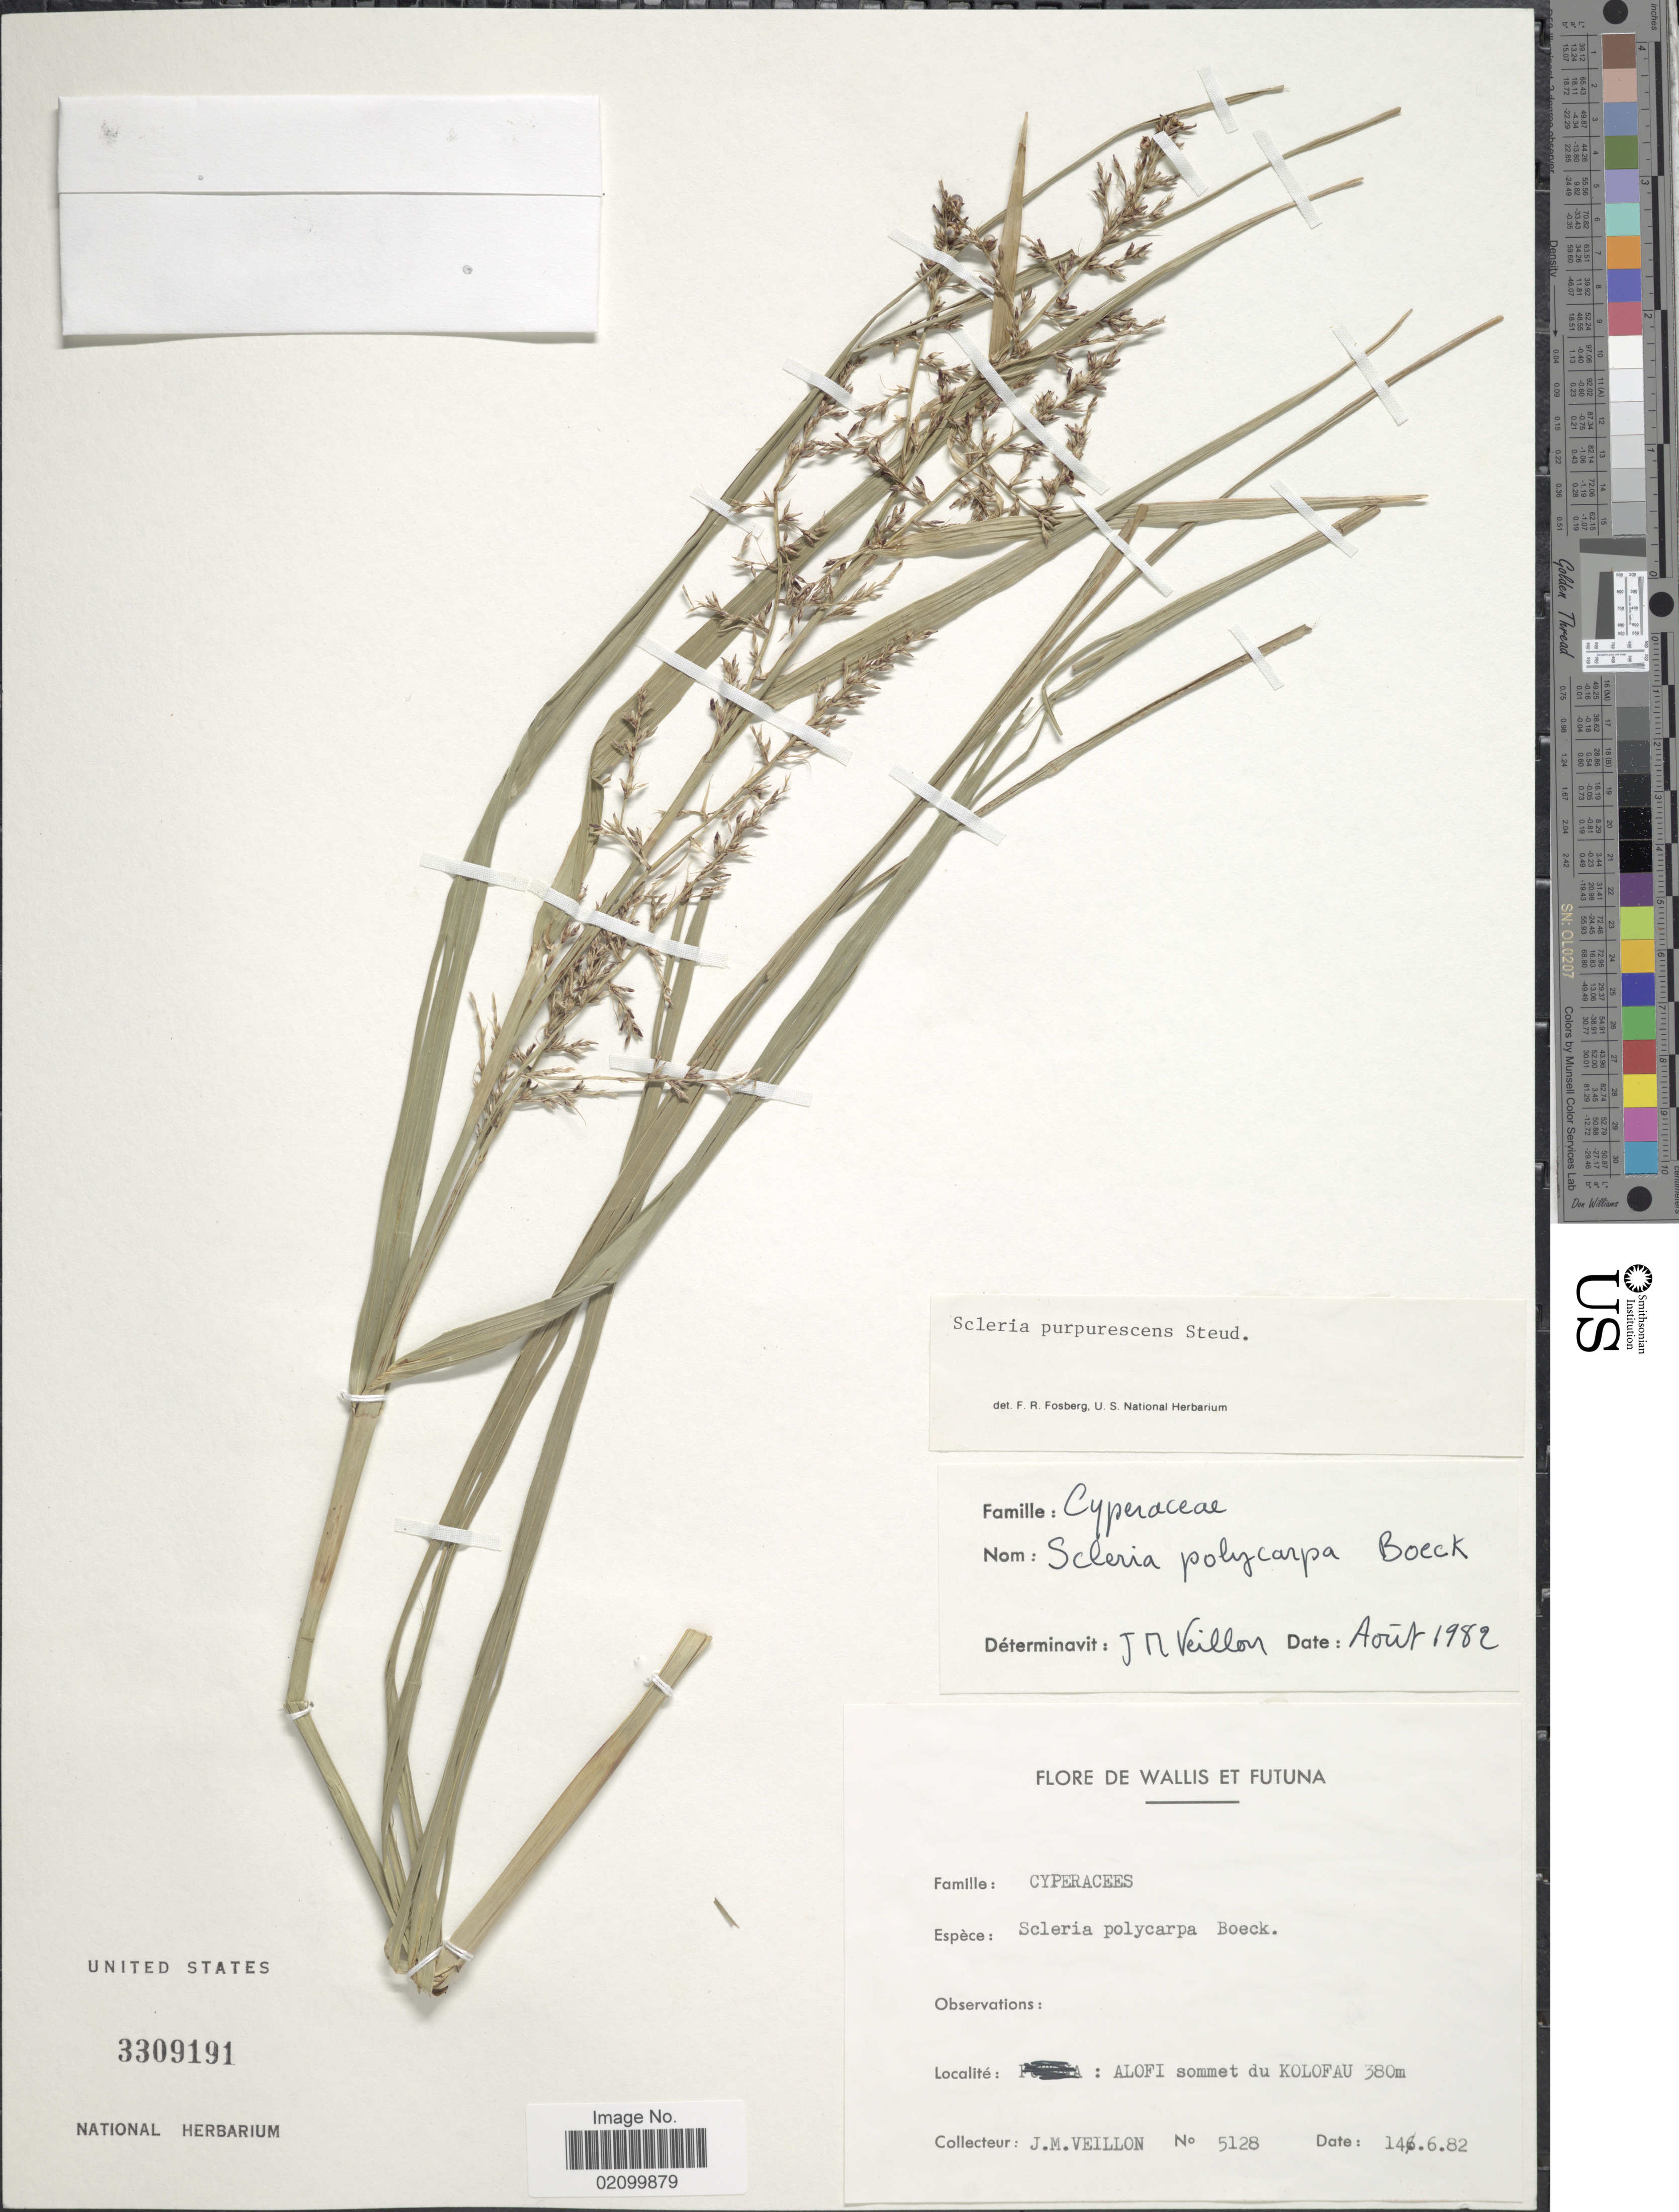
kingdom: Plantae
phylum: Tracheophyta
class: Liliopsida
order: Poales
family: Cyperaceae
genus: Scleria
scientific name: Scleria purpurascens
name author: Steud.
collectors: J. Veillon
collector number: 5128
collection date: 1985-06-14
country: Wallis and Futuna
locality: Alofi sommet du Kolofau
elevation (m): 380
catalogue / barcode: US 3309191